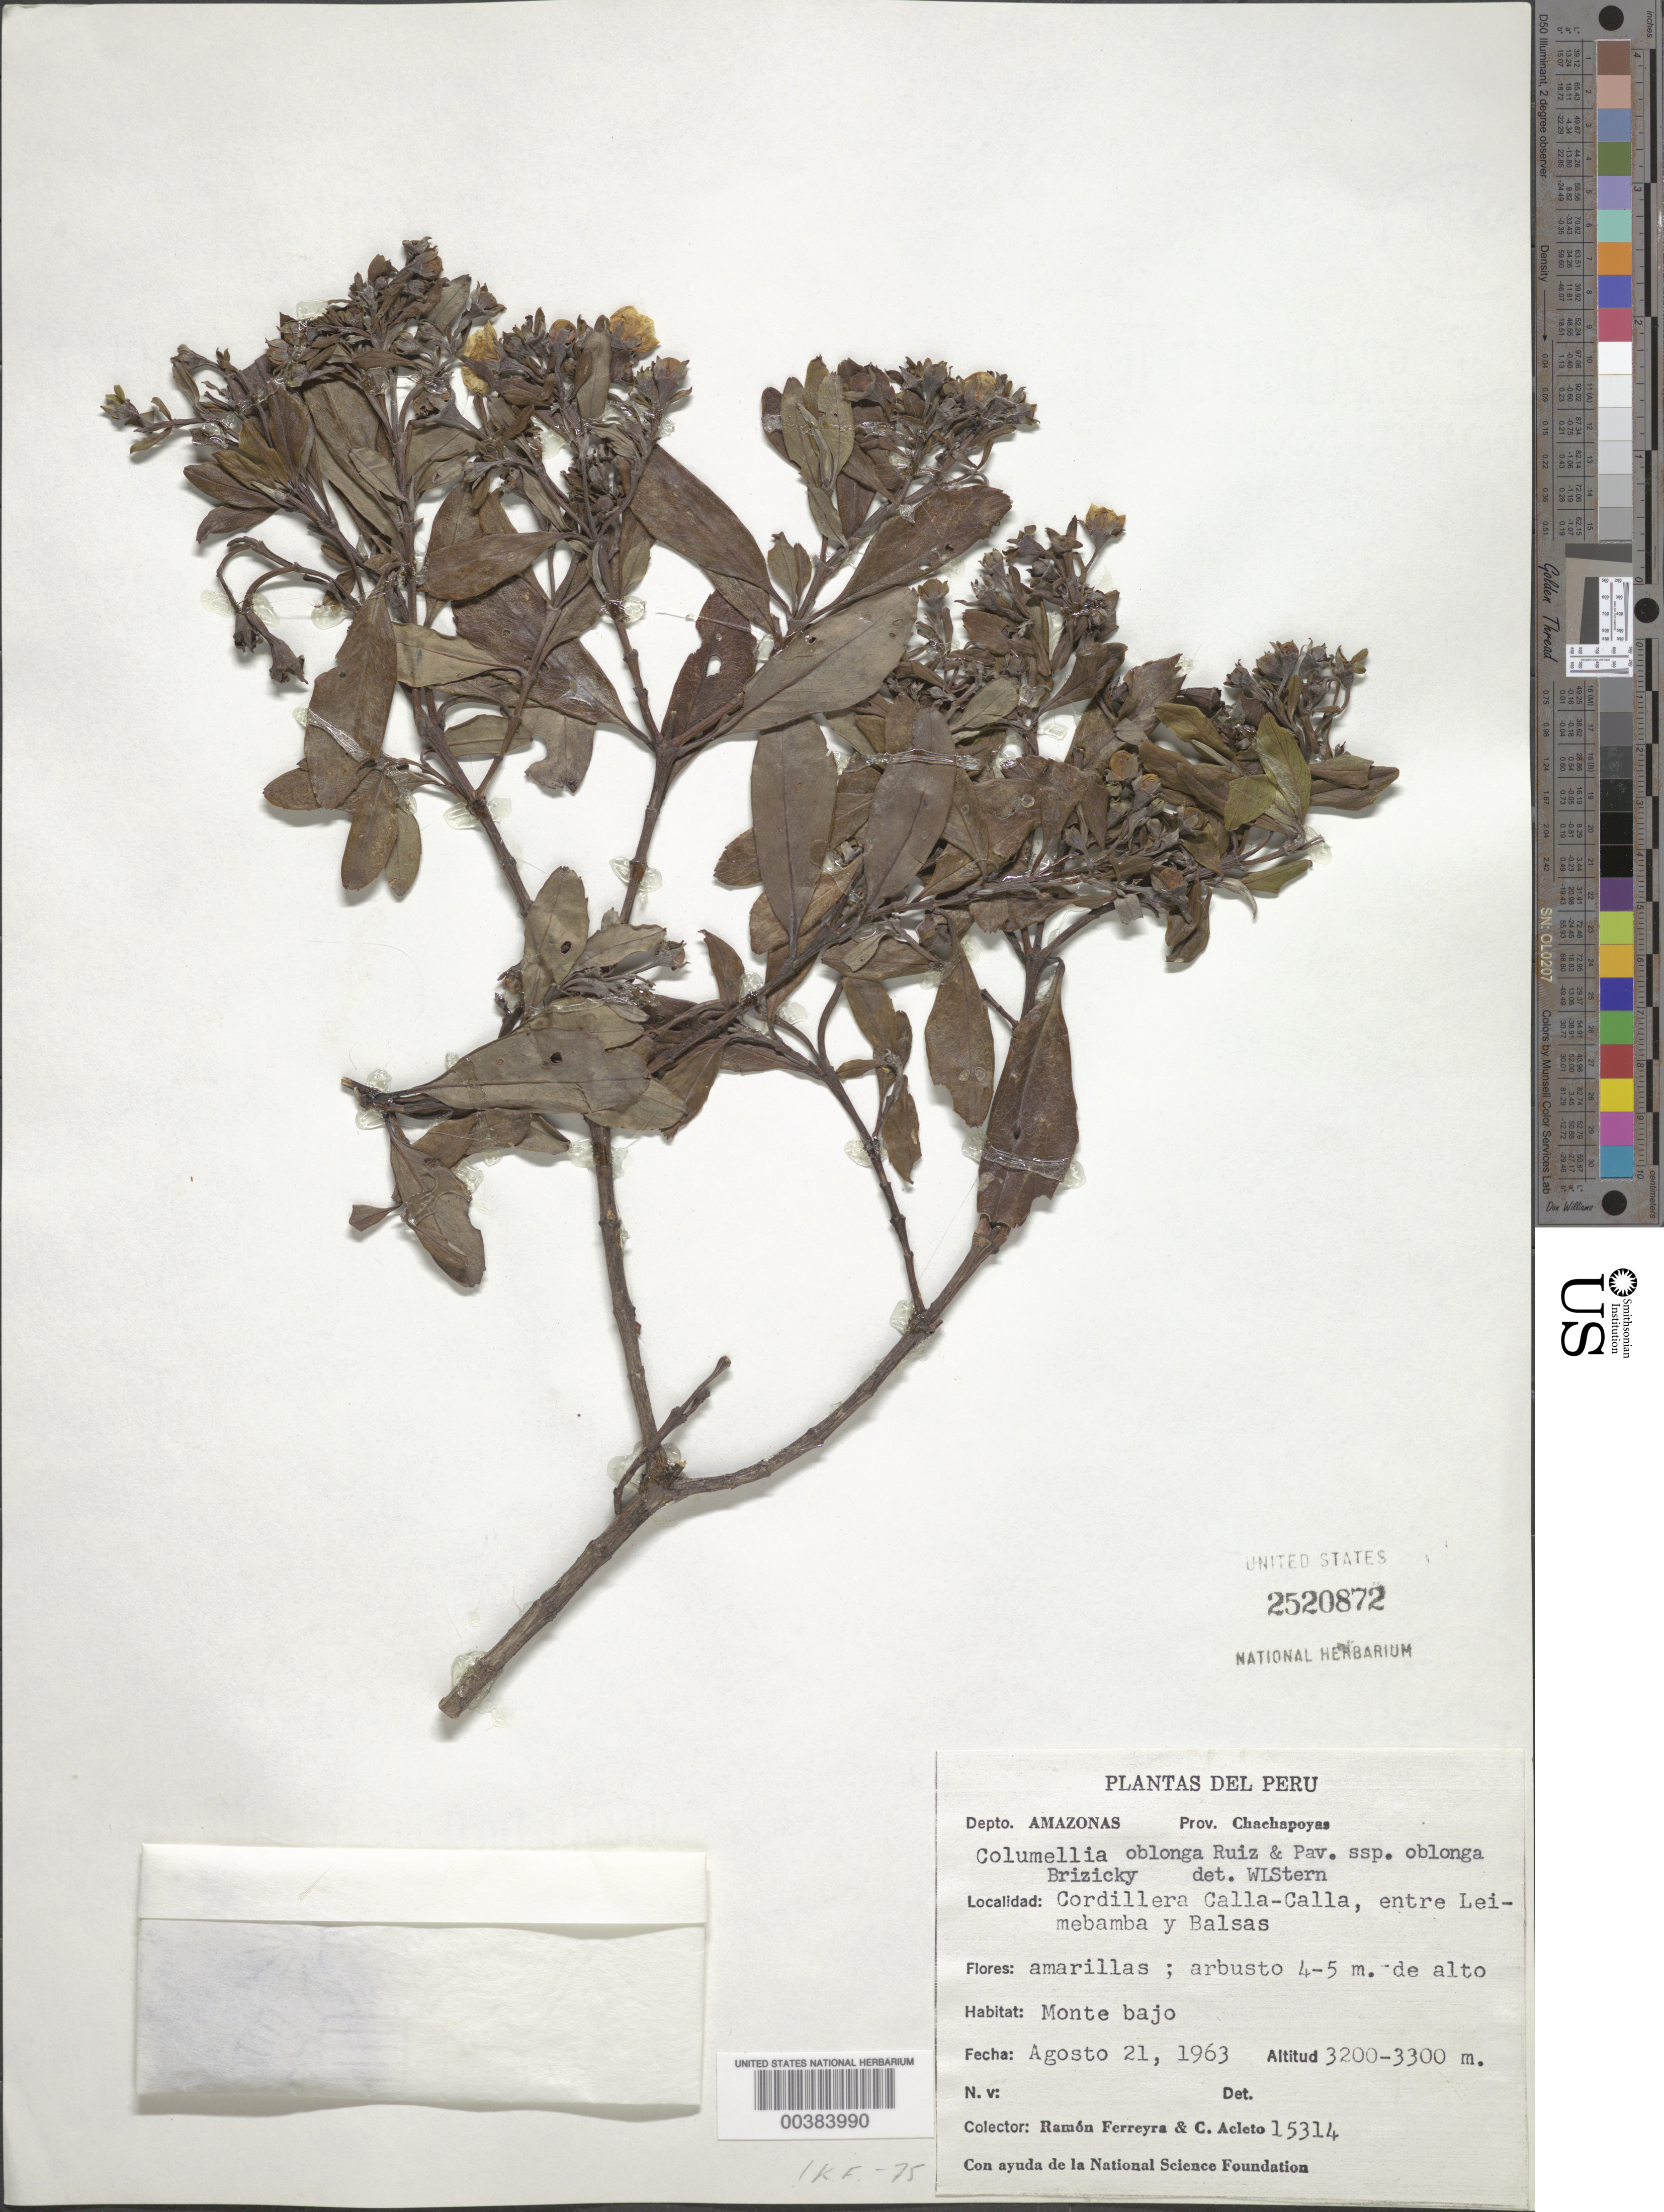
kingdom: Plantae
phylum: Tracheophyta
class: Magnoliopsida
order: Bruniales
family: Columelliaceae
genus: Columellia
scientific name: Columellia oblonga subsp. oblonga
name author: Ruiz & Pav.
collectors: R. A. Ferreyra & C. Acleto O.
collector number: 15314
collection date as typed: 21 Aug 1963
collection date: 1963-08-21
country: Peru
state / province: Amazonas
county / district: Chachapoyas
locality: Cordillera Calla-Calla, between Leimebamba and Balsas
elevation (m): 3200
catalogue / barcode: US 2520872